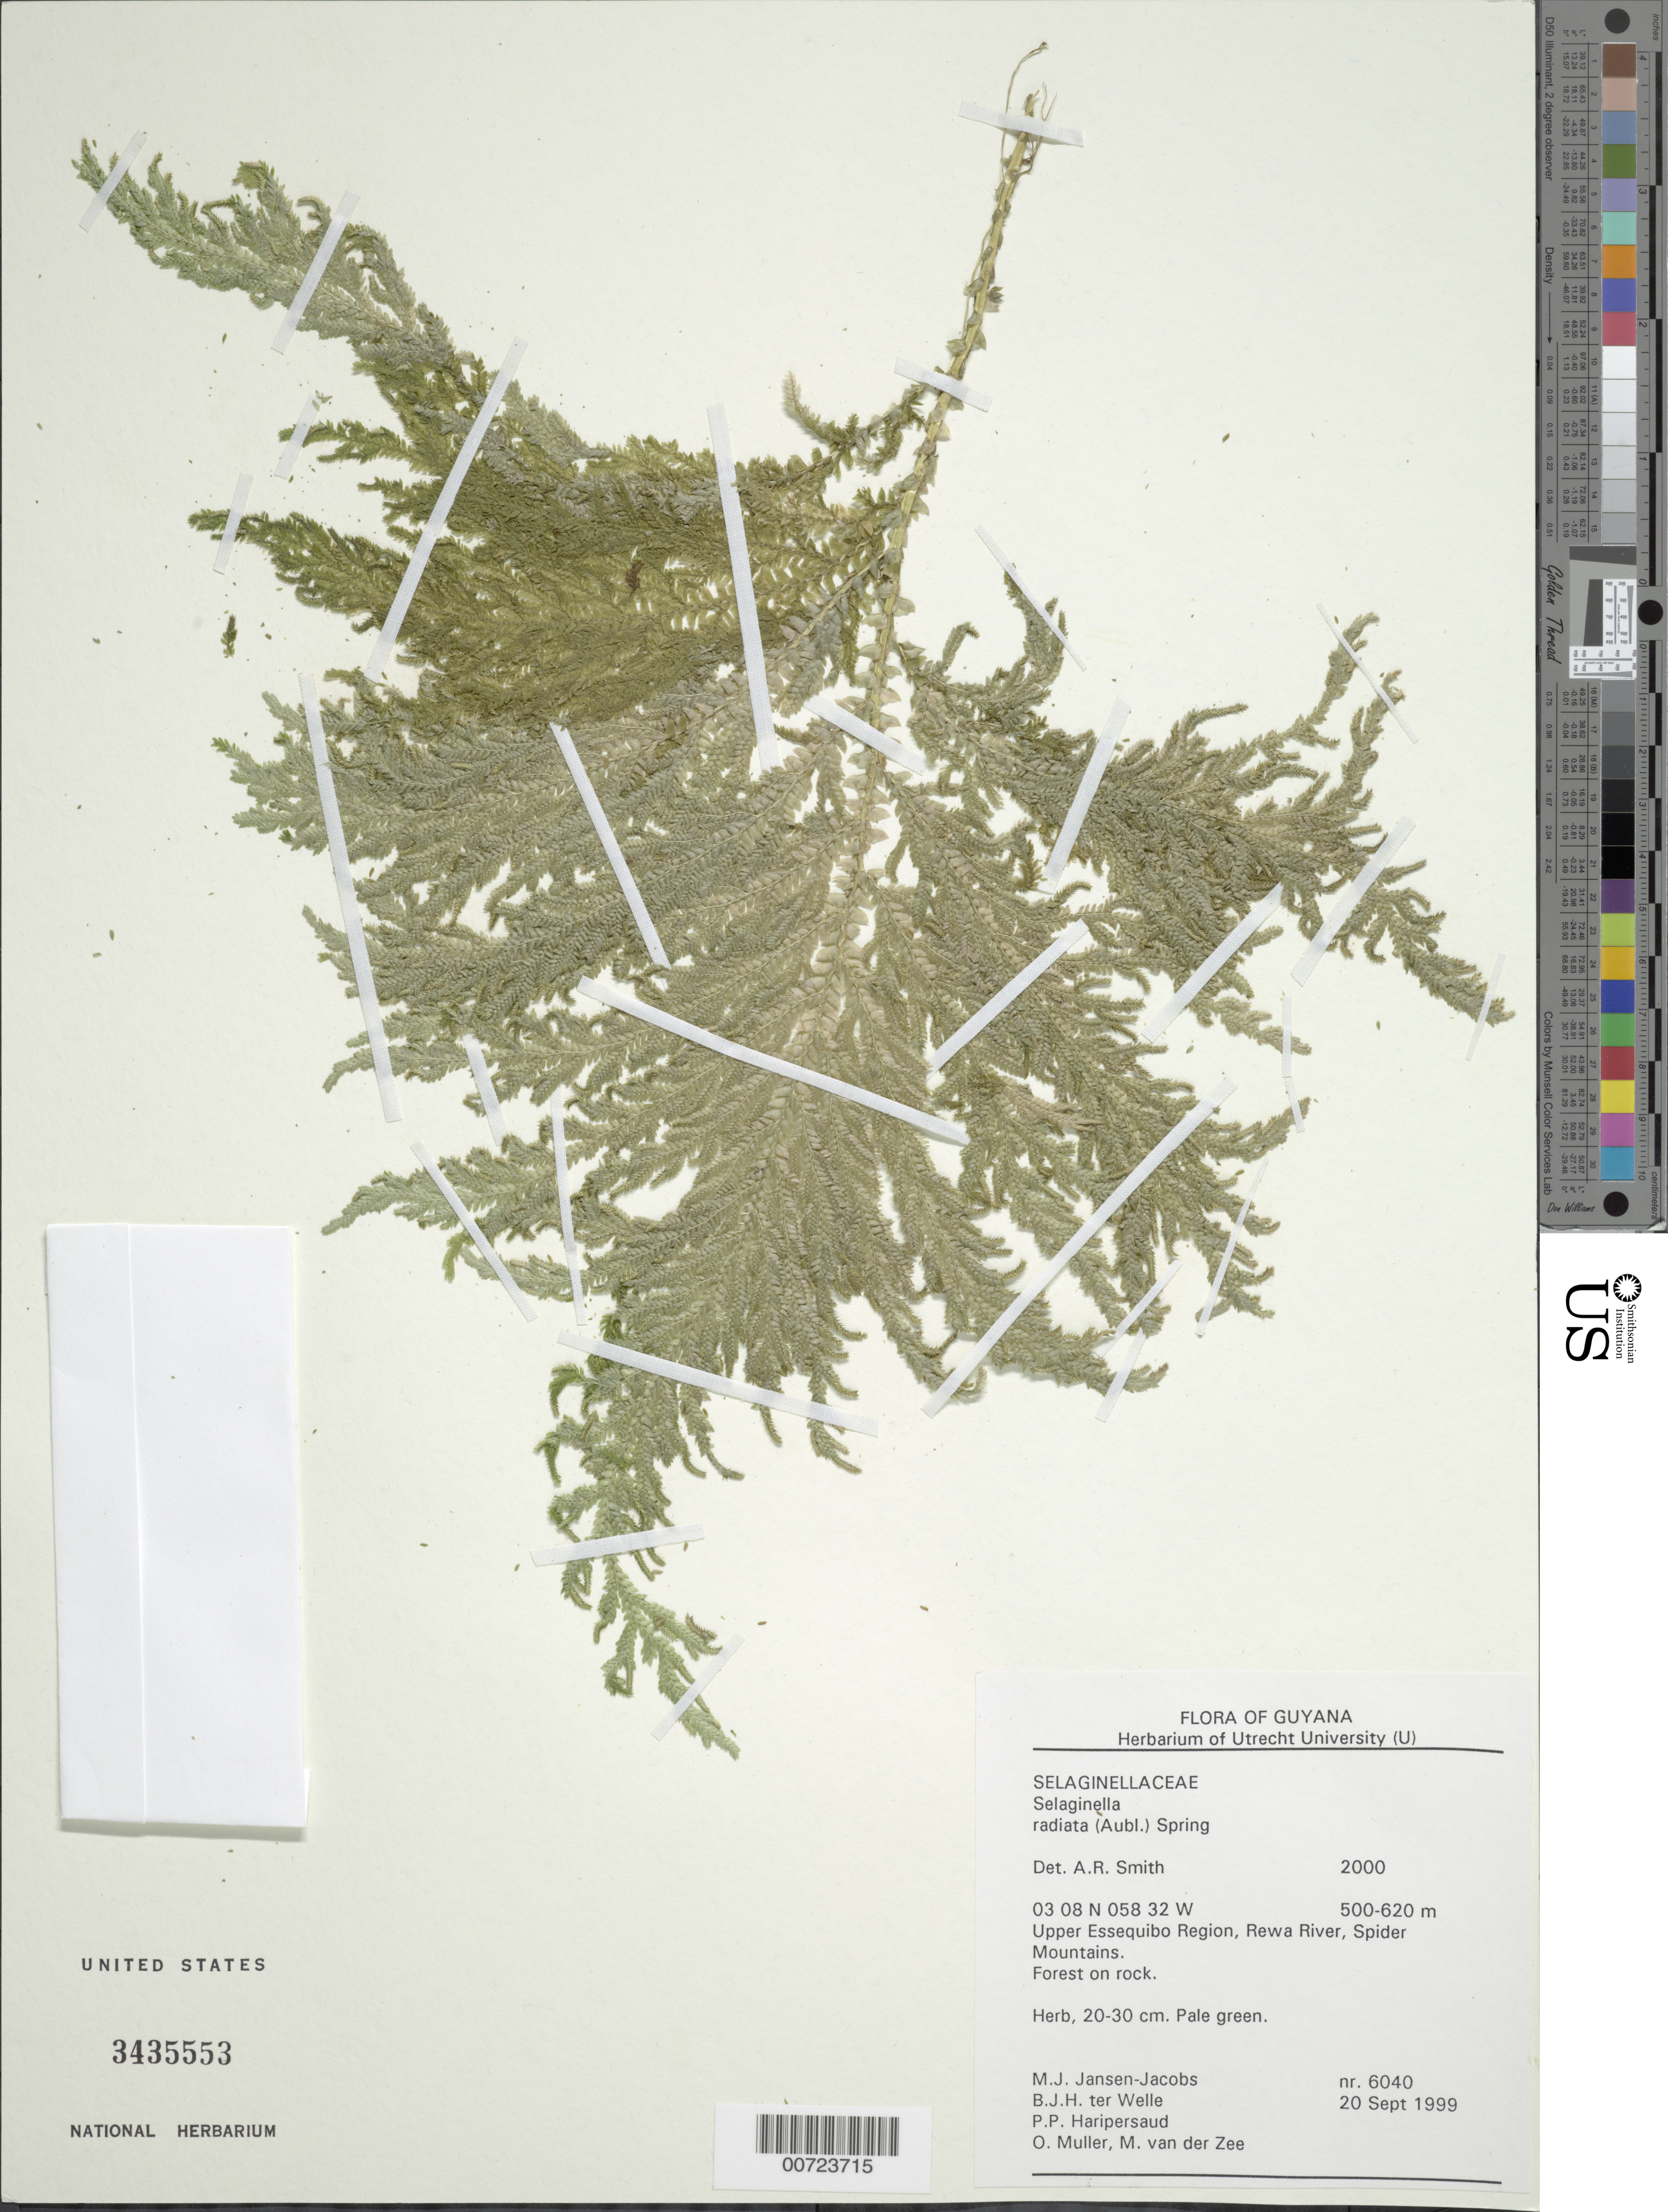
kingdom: Plantae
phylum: Tracheophyta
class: Lycopodiopsida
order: Selaginellales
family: Selaginellaceae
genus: Selaginella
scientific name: Selaginella radiata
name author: (Aubl.) Spring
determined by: Smith, Alan R., (UC)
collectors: M. J. Jansen-Jacobs, B. Welle, P. Haripersaud, O. Muller & M. van der Zee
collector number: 6040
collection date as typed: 20-Sep-99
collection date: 1999-09-20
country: Guyana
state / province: U. Takutu-U. Essequibo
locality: Rewa River, Spider Mts., Upper Essequibo Region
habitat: Forest on rock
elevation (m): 500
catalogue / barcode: US 3435553